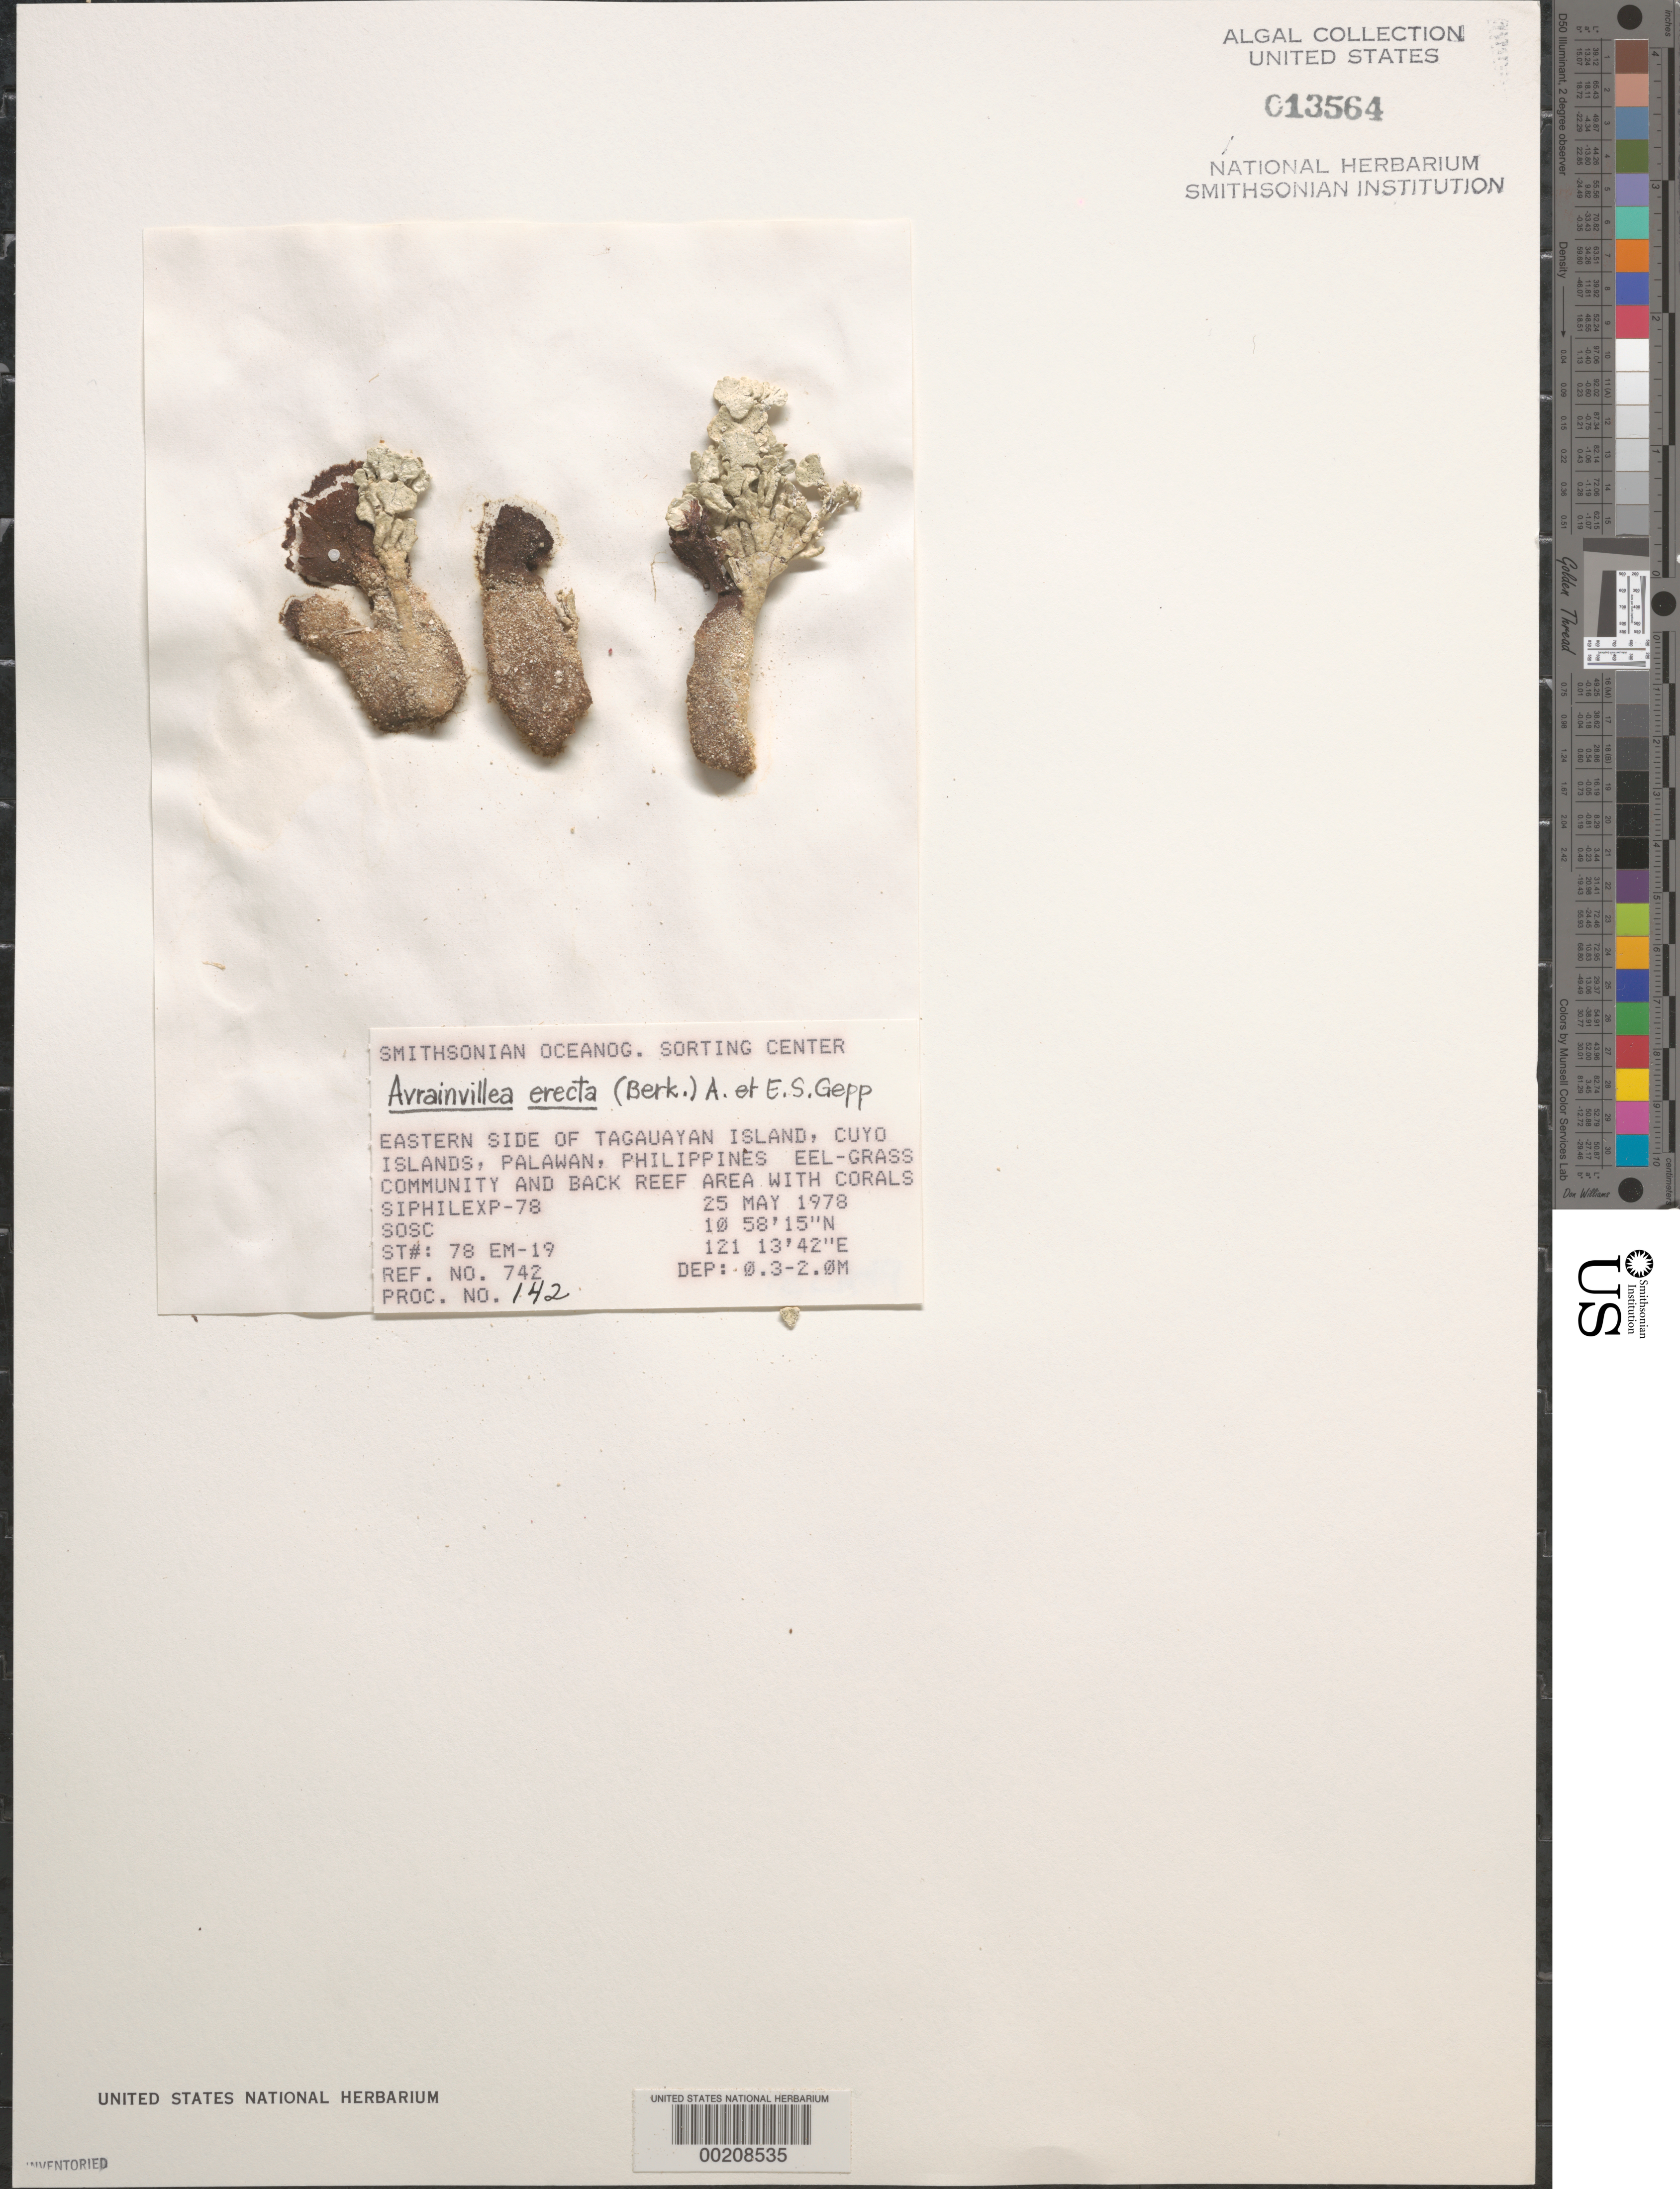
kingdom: Plantae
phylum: Chlorophyta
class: Ulvophyceae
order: Bryopsidales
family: Dichotomosiphonaceae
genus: Avrainvillea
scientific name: Avrainvillea erecta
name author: (M.J. Berkeley) A. Gepp & E. Gepp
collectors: SOSC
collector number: Station 78 Em-19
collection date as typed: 25 May 1978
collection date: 1978-05-25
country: Philippines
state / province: Mimaropa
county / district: Palawan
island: Tagauayan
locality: Eastern side of island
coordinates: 10 58' 15" N, 121 13' 42" E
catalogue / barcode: US 13564